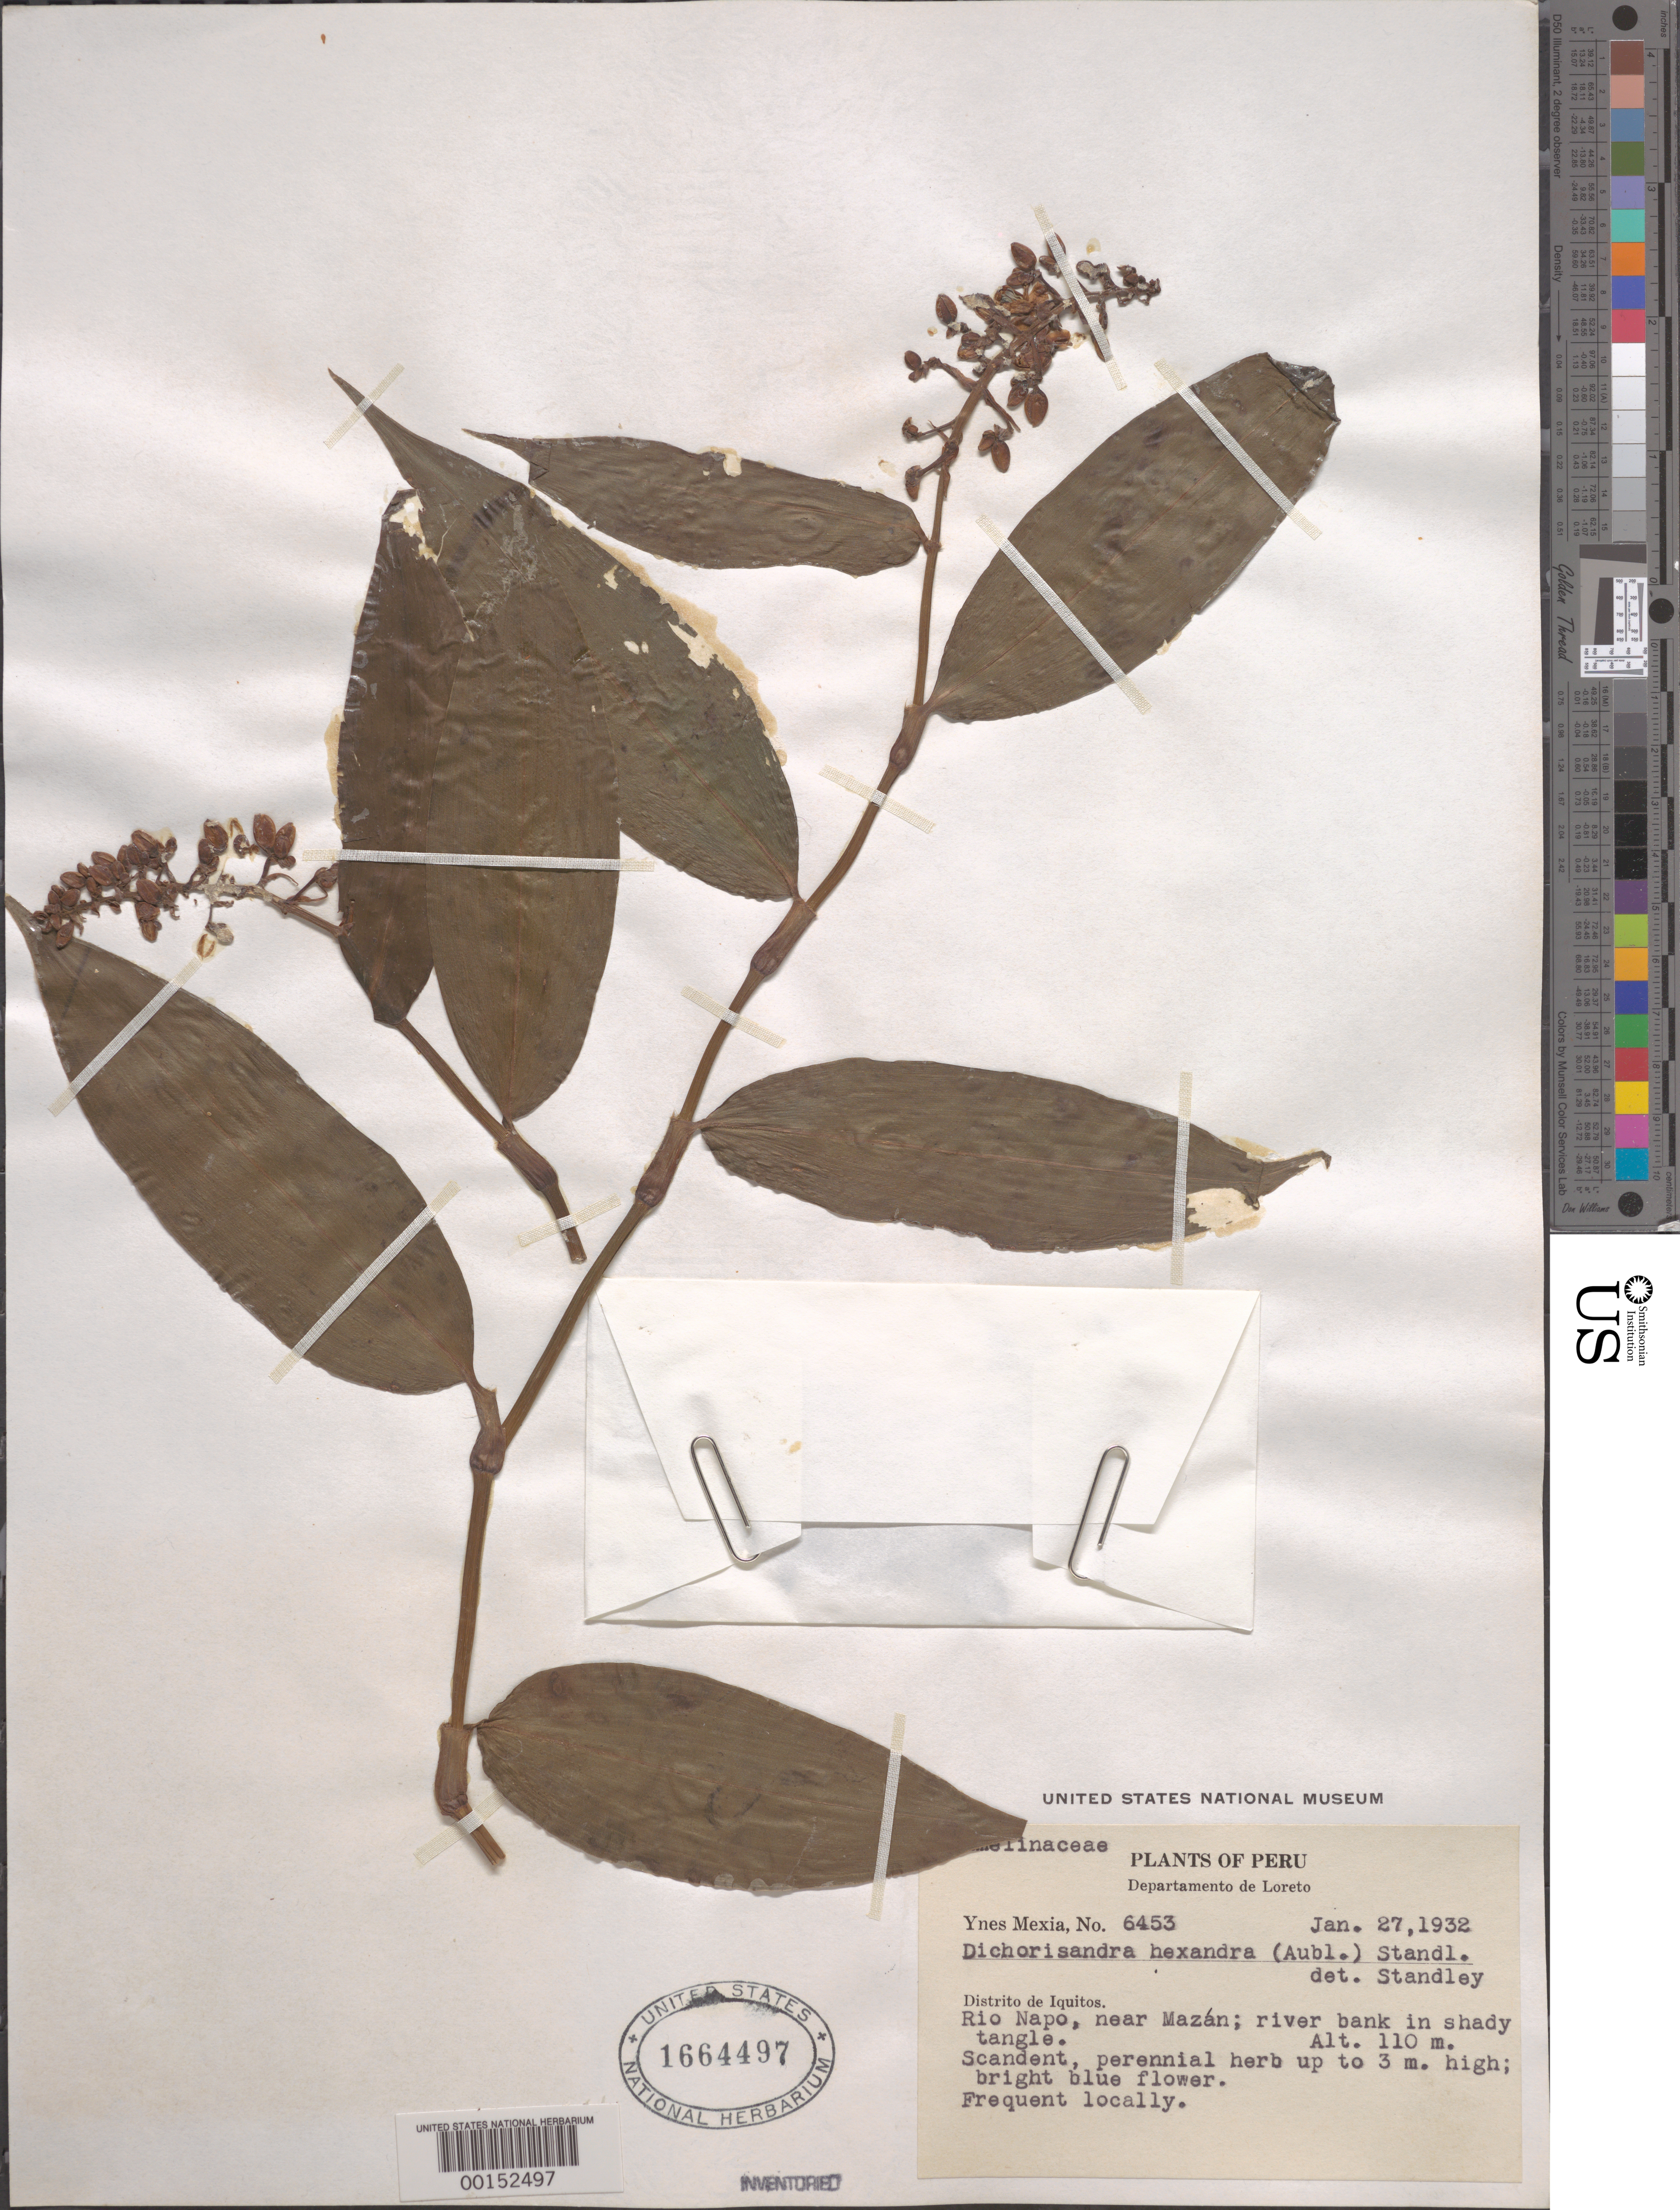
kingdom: Plantae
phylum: Tracheophyta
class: Liliopsida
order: Commelinales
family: Commelinaceae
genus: Dichorisandra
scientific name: Dichorisandra hexandra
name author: (Aubl.) Standl.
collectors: Y. Mexia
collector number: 6453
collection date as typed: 27 Jan 1932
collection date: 1932-01-27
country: Peru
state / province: Loreto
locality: Rio napo, near mazan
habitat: Shaded riverbank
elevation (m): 110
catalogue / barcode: US 1664497